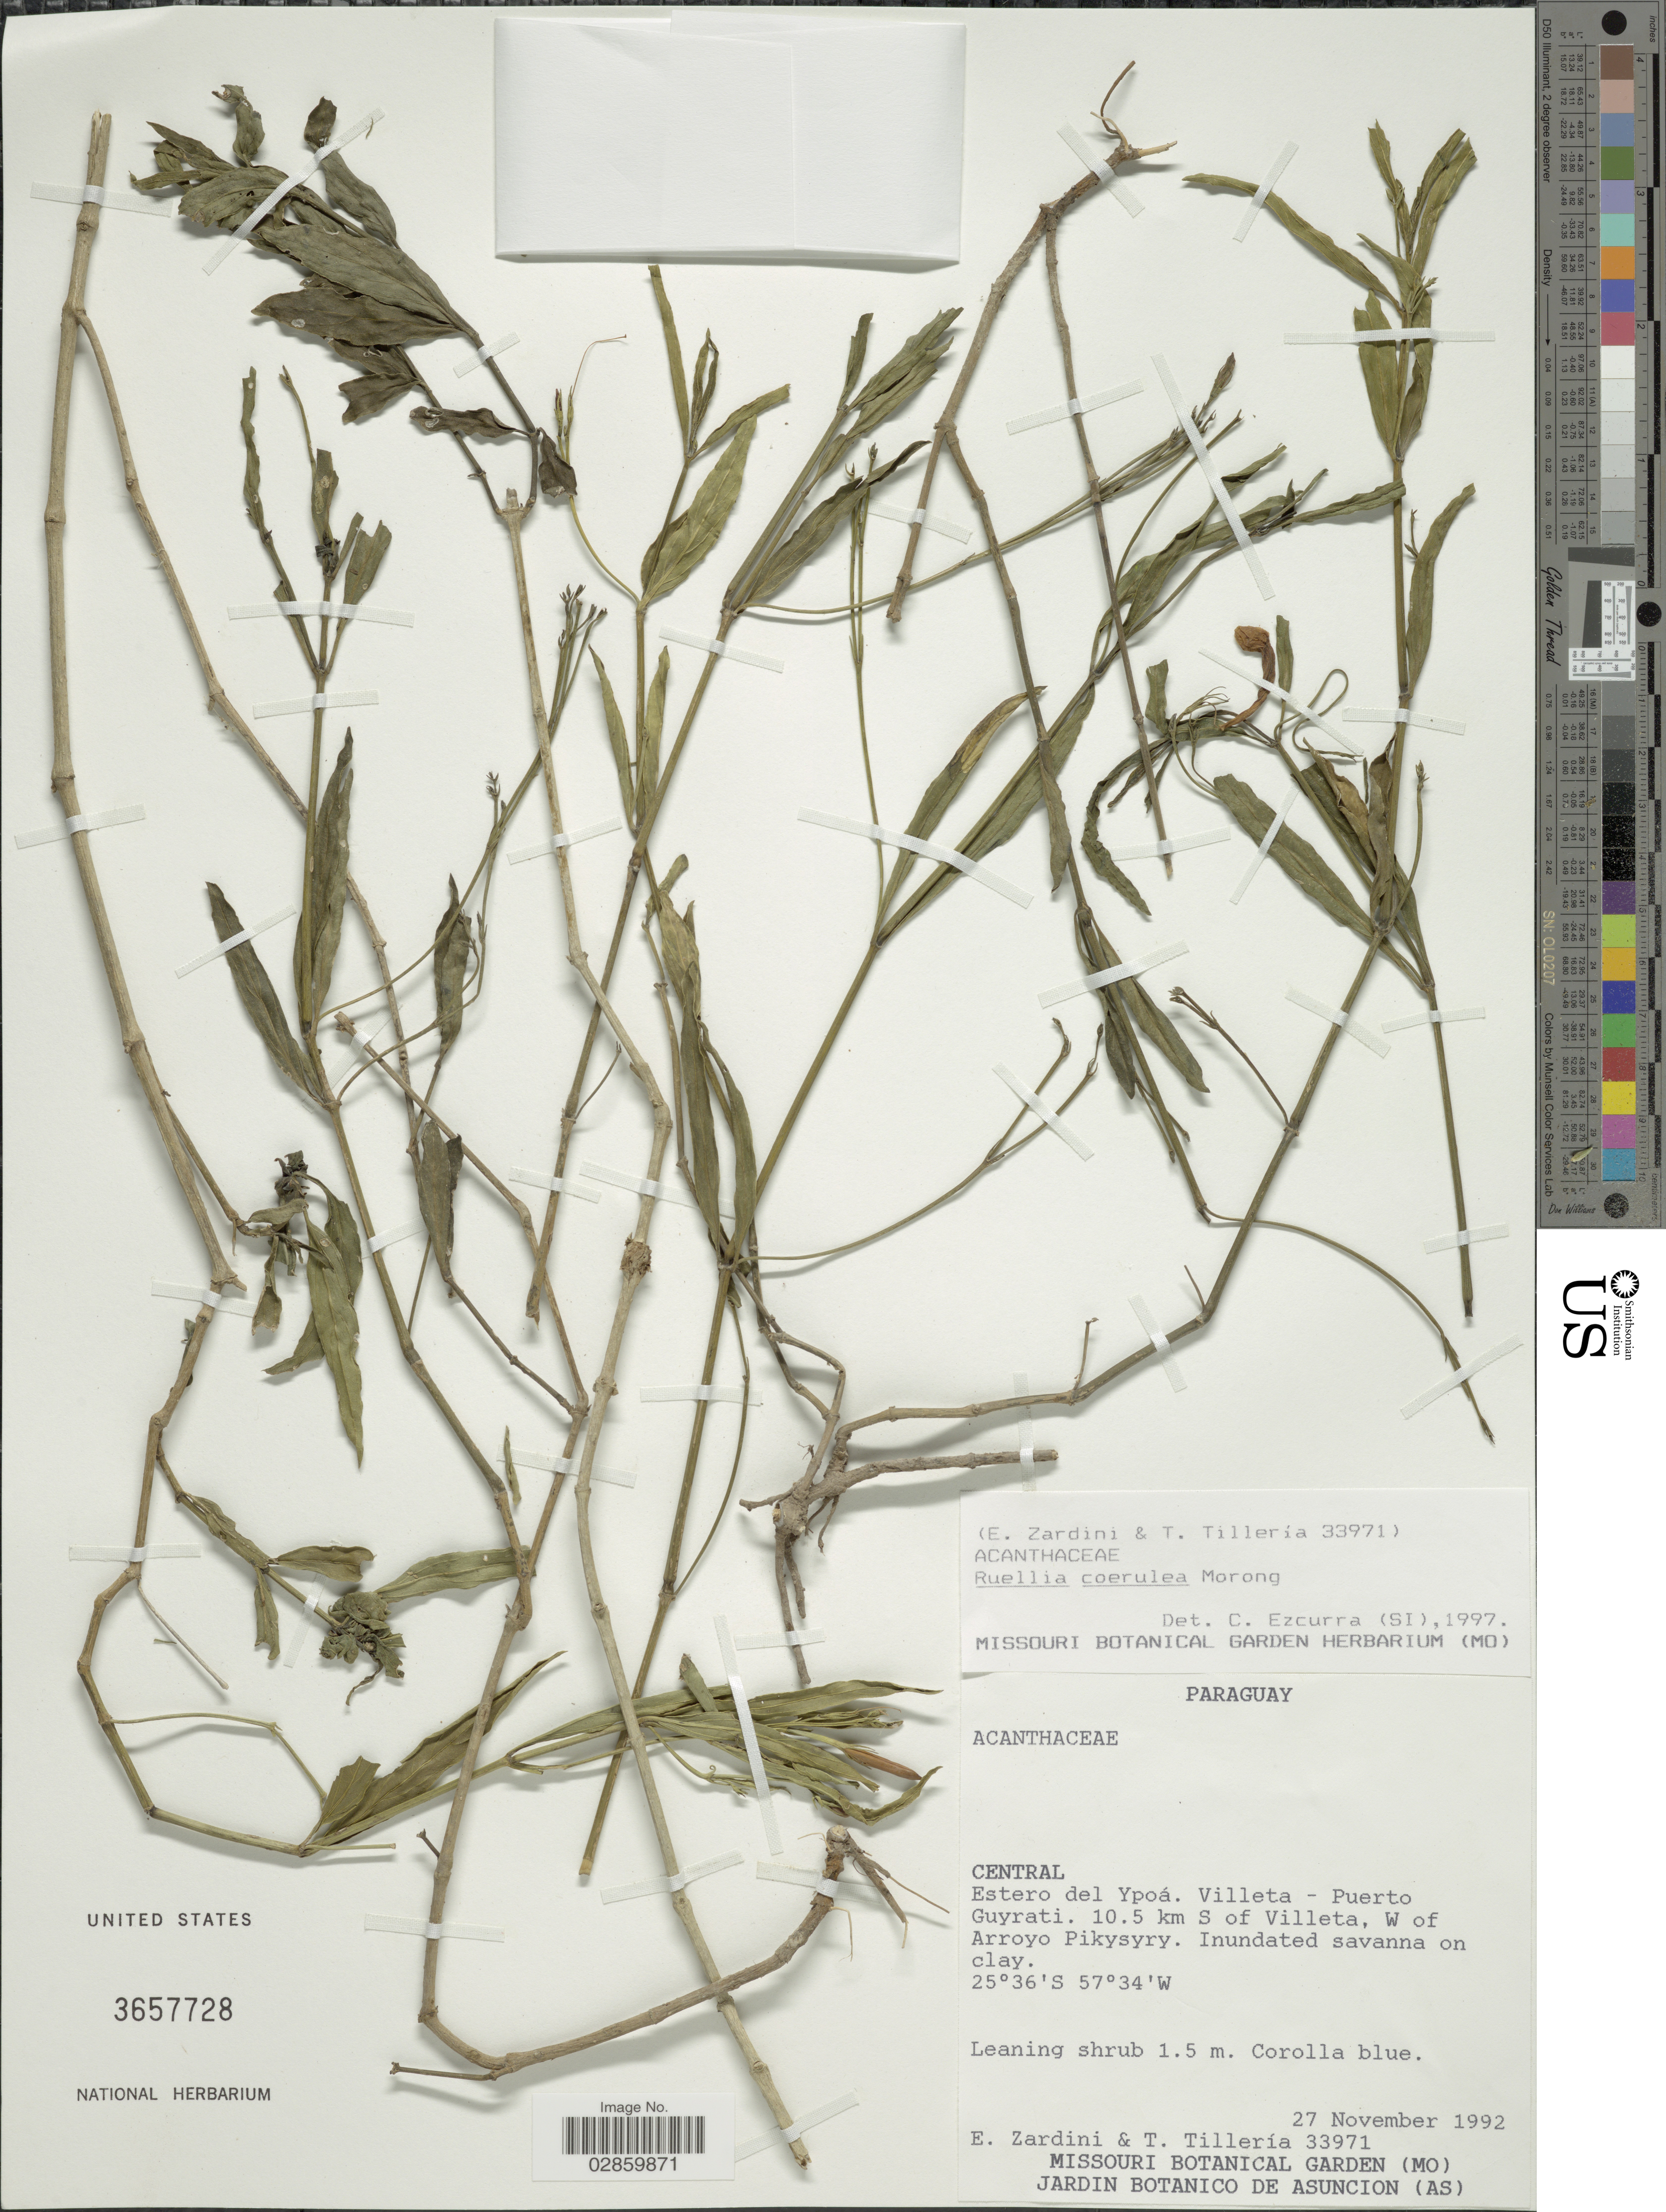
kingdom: Plantae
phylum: Tracheophyta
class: Magnoliopsida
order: Lamiales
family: Acanthaceae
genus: Ruellia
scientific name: Ruellia ciliatiflora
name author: Hook.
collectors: E. M. Zardini & T. Tilleria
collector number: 33971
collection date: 1992-11-27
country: Paraguay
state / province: Central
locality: Estero del Ypoá. Villeta - Puerto Guyrati. 10.5 km S of Villeta, W of Arroyo Pikysyry.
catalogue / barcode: US 3657728